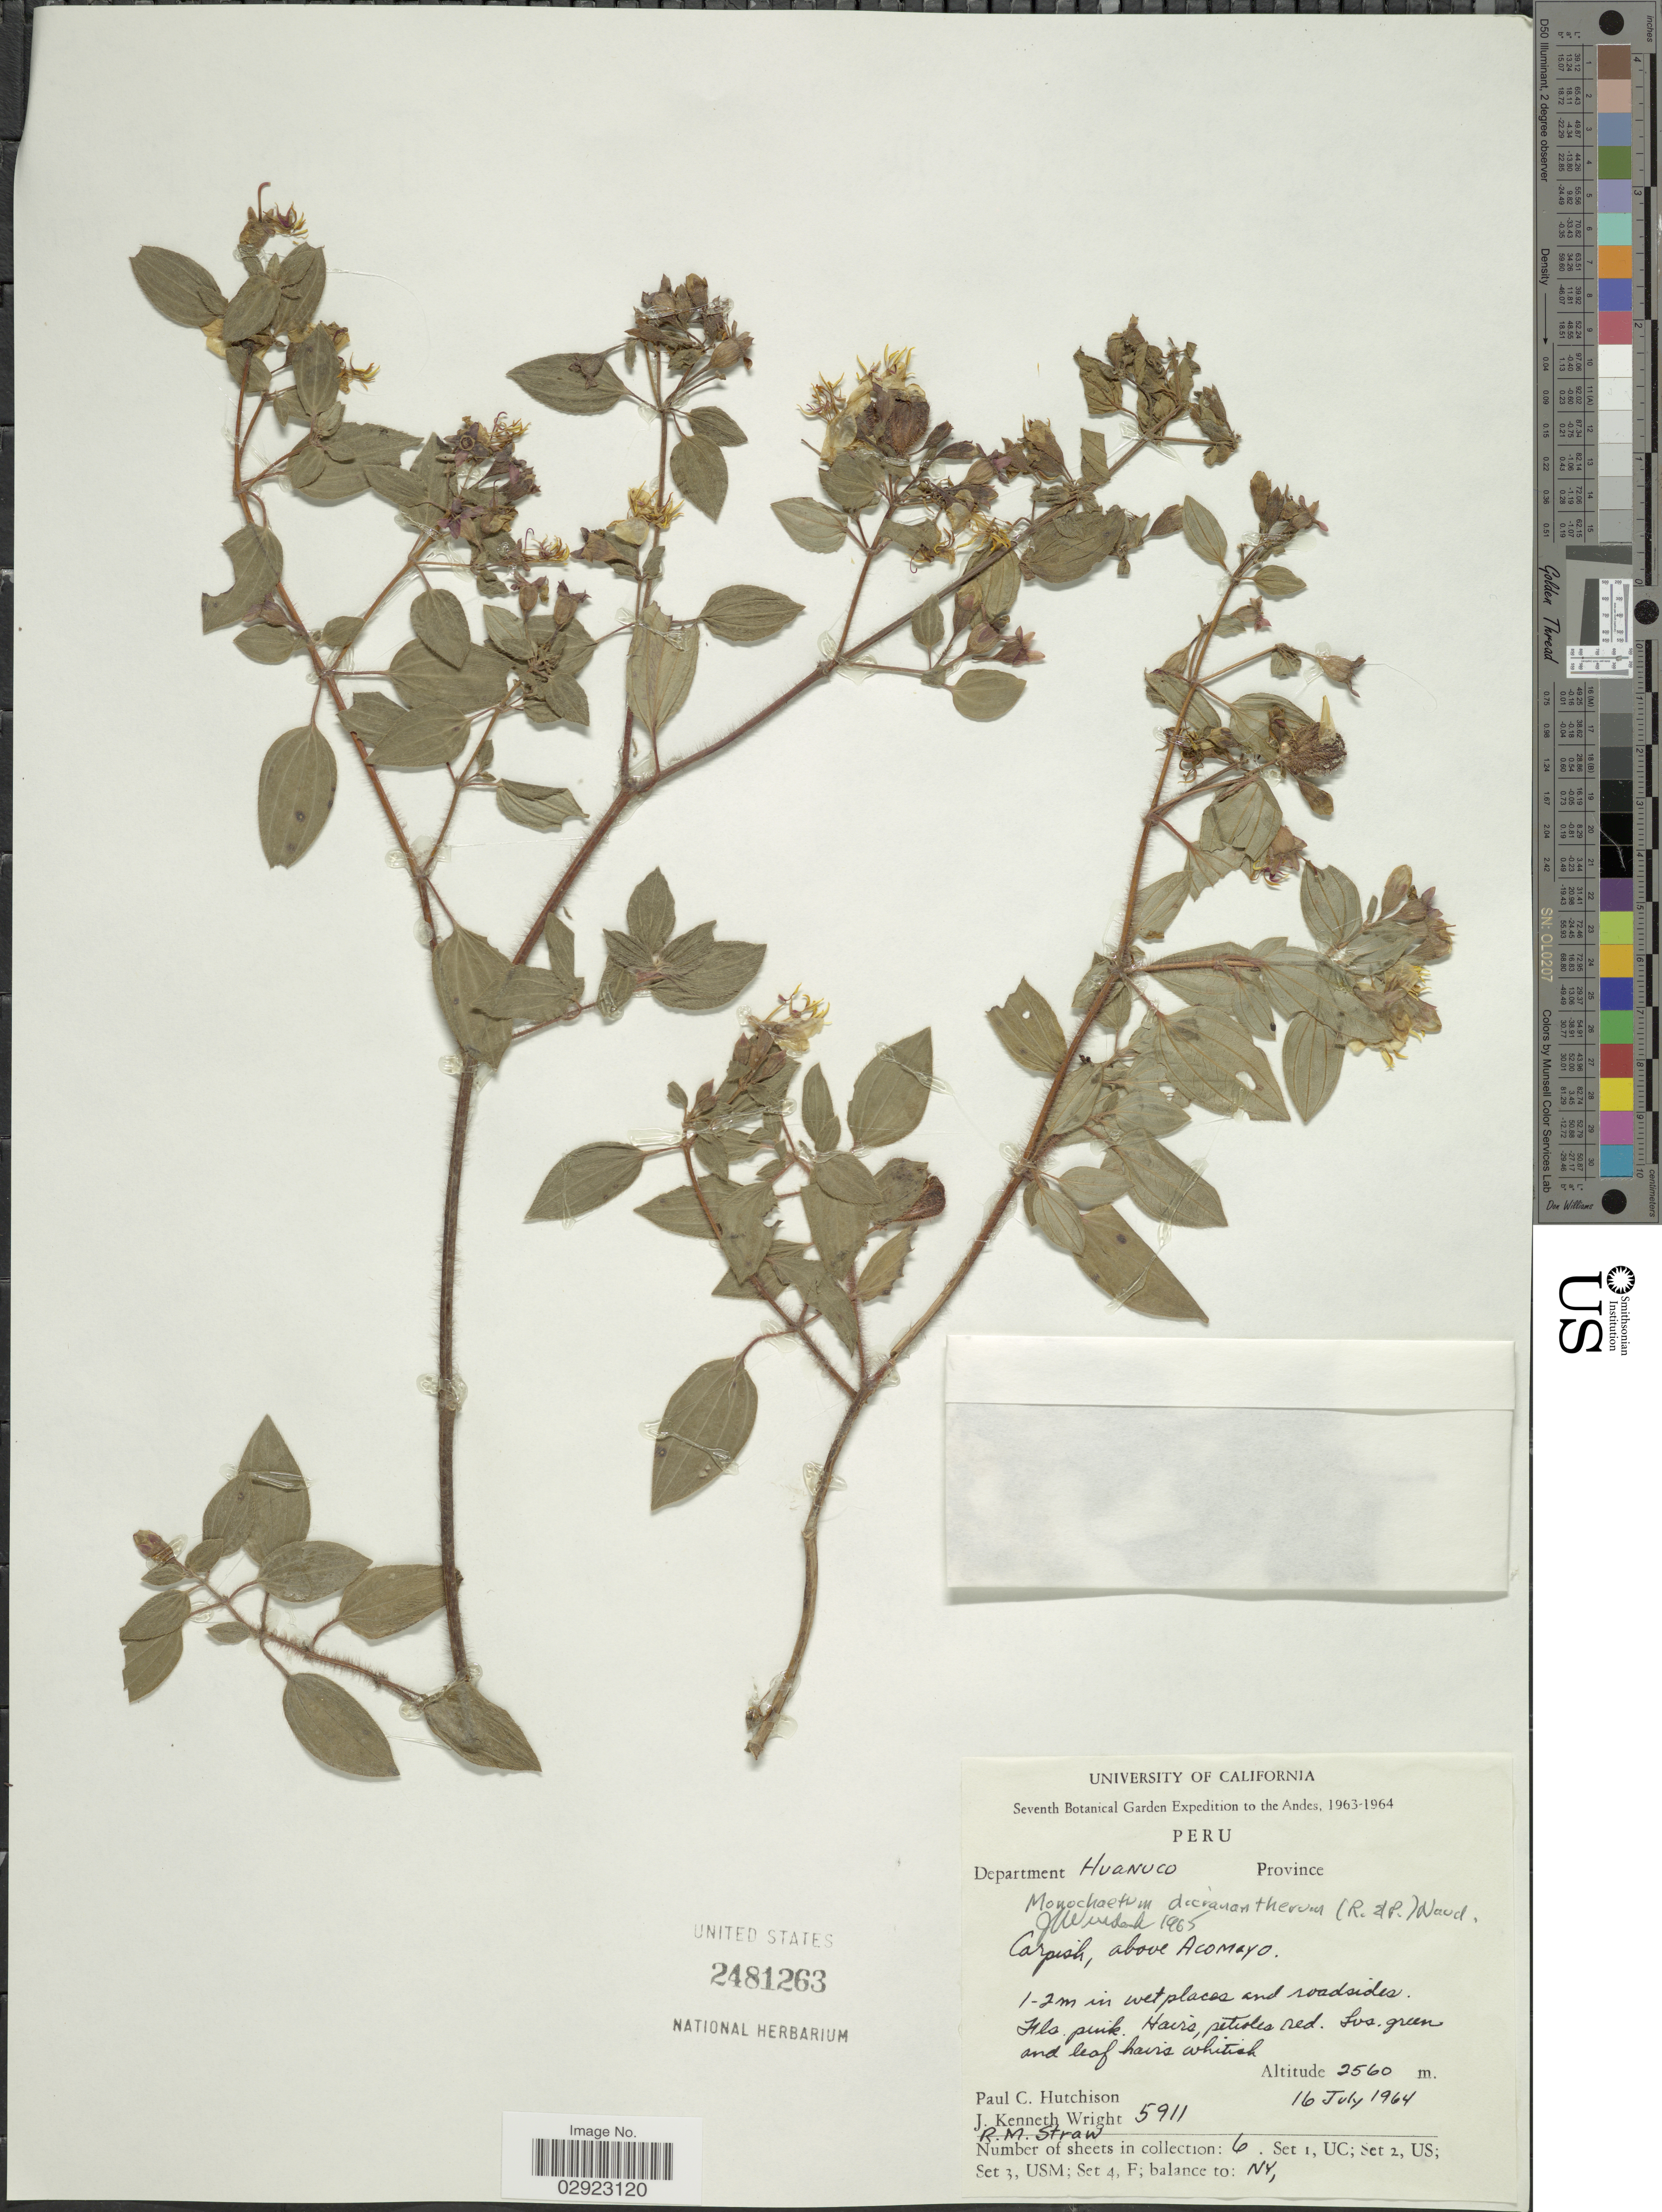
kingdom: Plantae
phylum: Tracheophyta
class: Magnoliopsida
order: Myrtales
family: Melastomataceae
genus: Monochaetum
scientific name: Monochaetum dicranantherum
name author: Naudin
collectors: P. C. Hutchison, J. K. Wright & R. M. Straw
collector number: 5911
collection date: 1964-07-16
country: Peru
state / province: Huánuco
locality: Department Huanuco, Carpish, above Acomayo.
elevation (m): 2560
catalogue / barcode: US 2481263